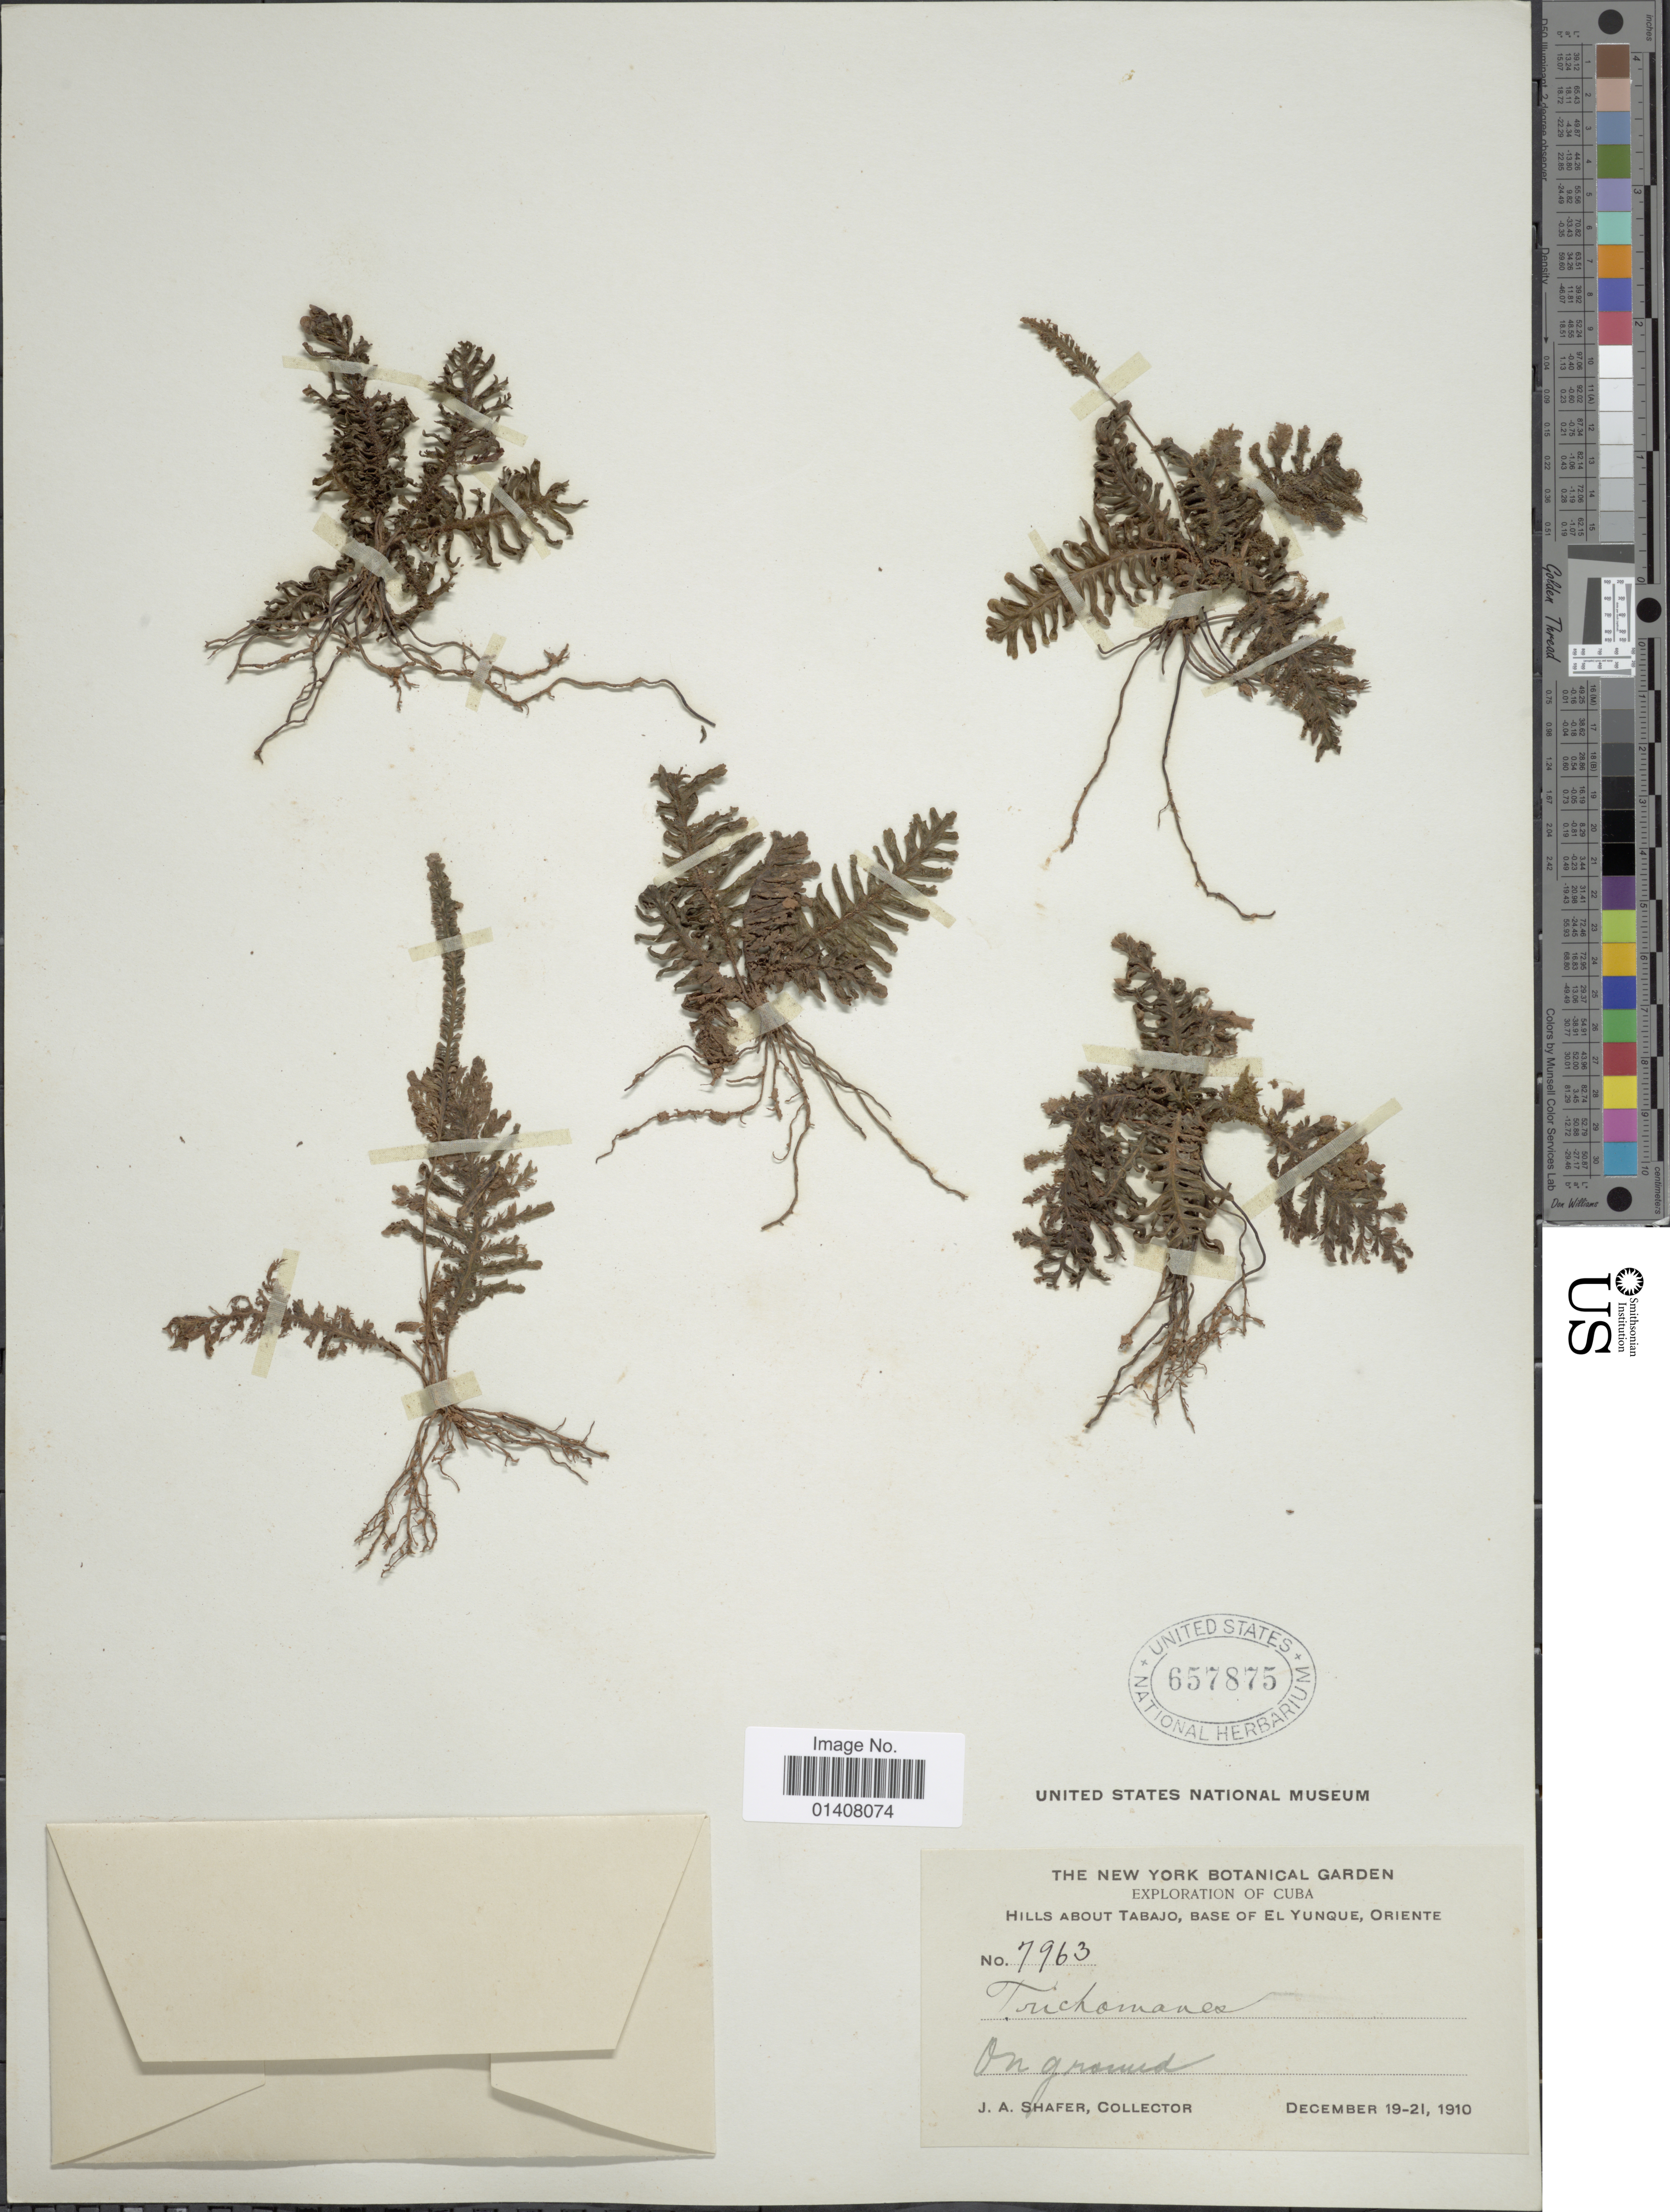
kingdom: Plantae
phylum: Tracheophyta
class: Polypodiopsida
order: Hymenophyllales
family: Hymenophyllaceae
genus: Trichomanes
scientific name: Trichomanes osmundoides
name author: DC. ex Poir.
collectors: J. A. Shafer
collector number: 7963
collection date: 1910-12-19/1910-12-21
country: Cuba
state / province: Oriente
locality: Hills about Tabajo, Base of El Yungue, Oriente on ground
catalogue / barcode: US 657875